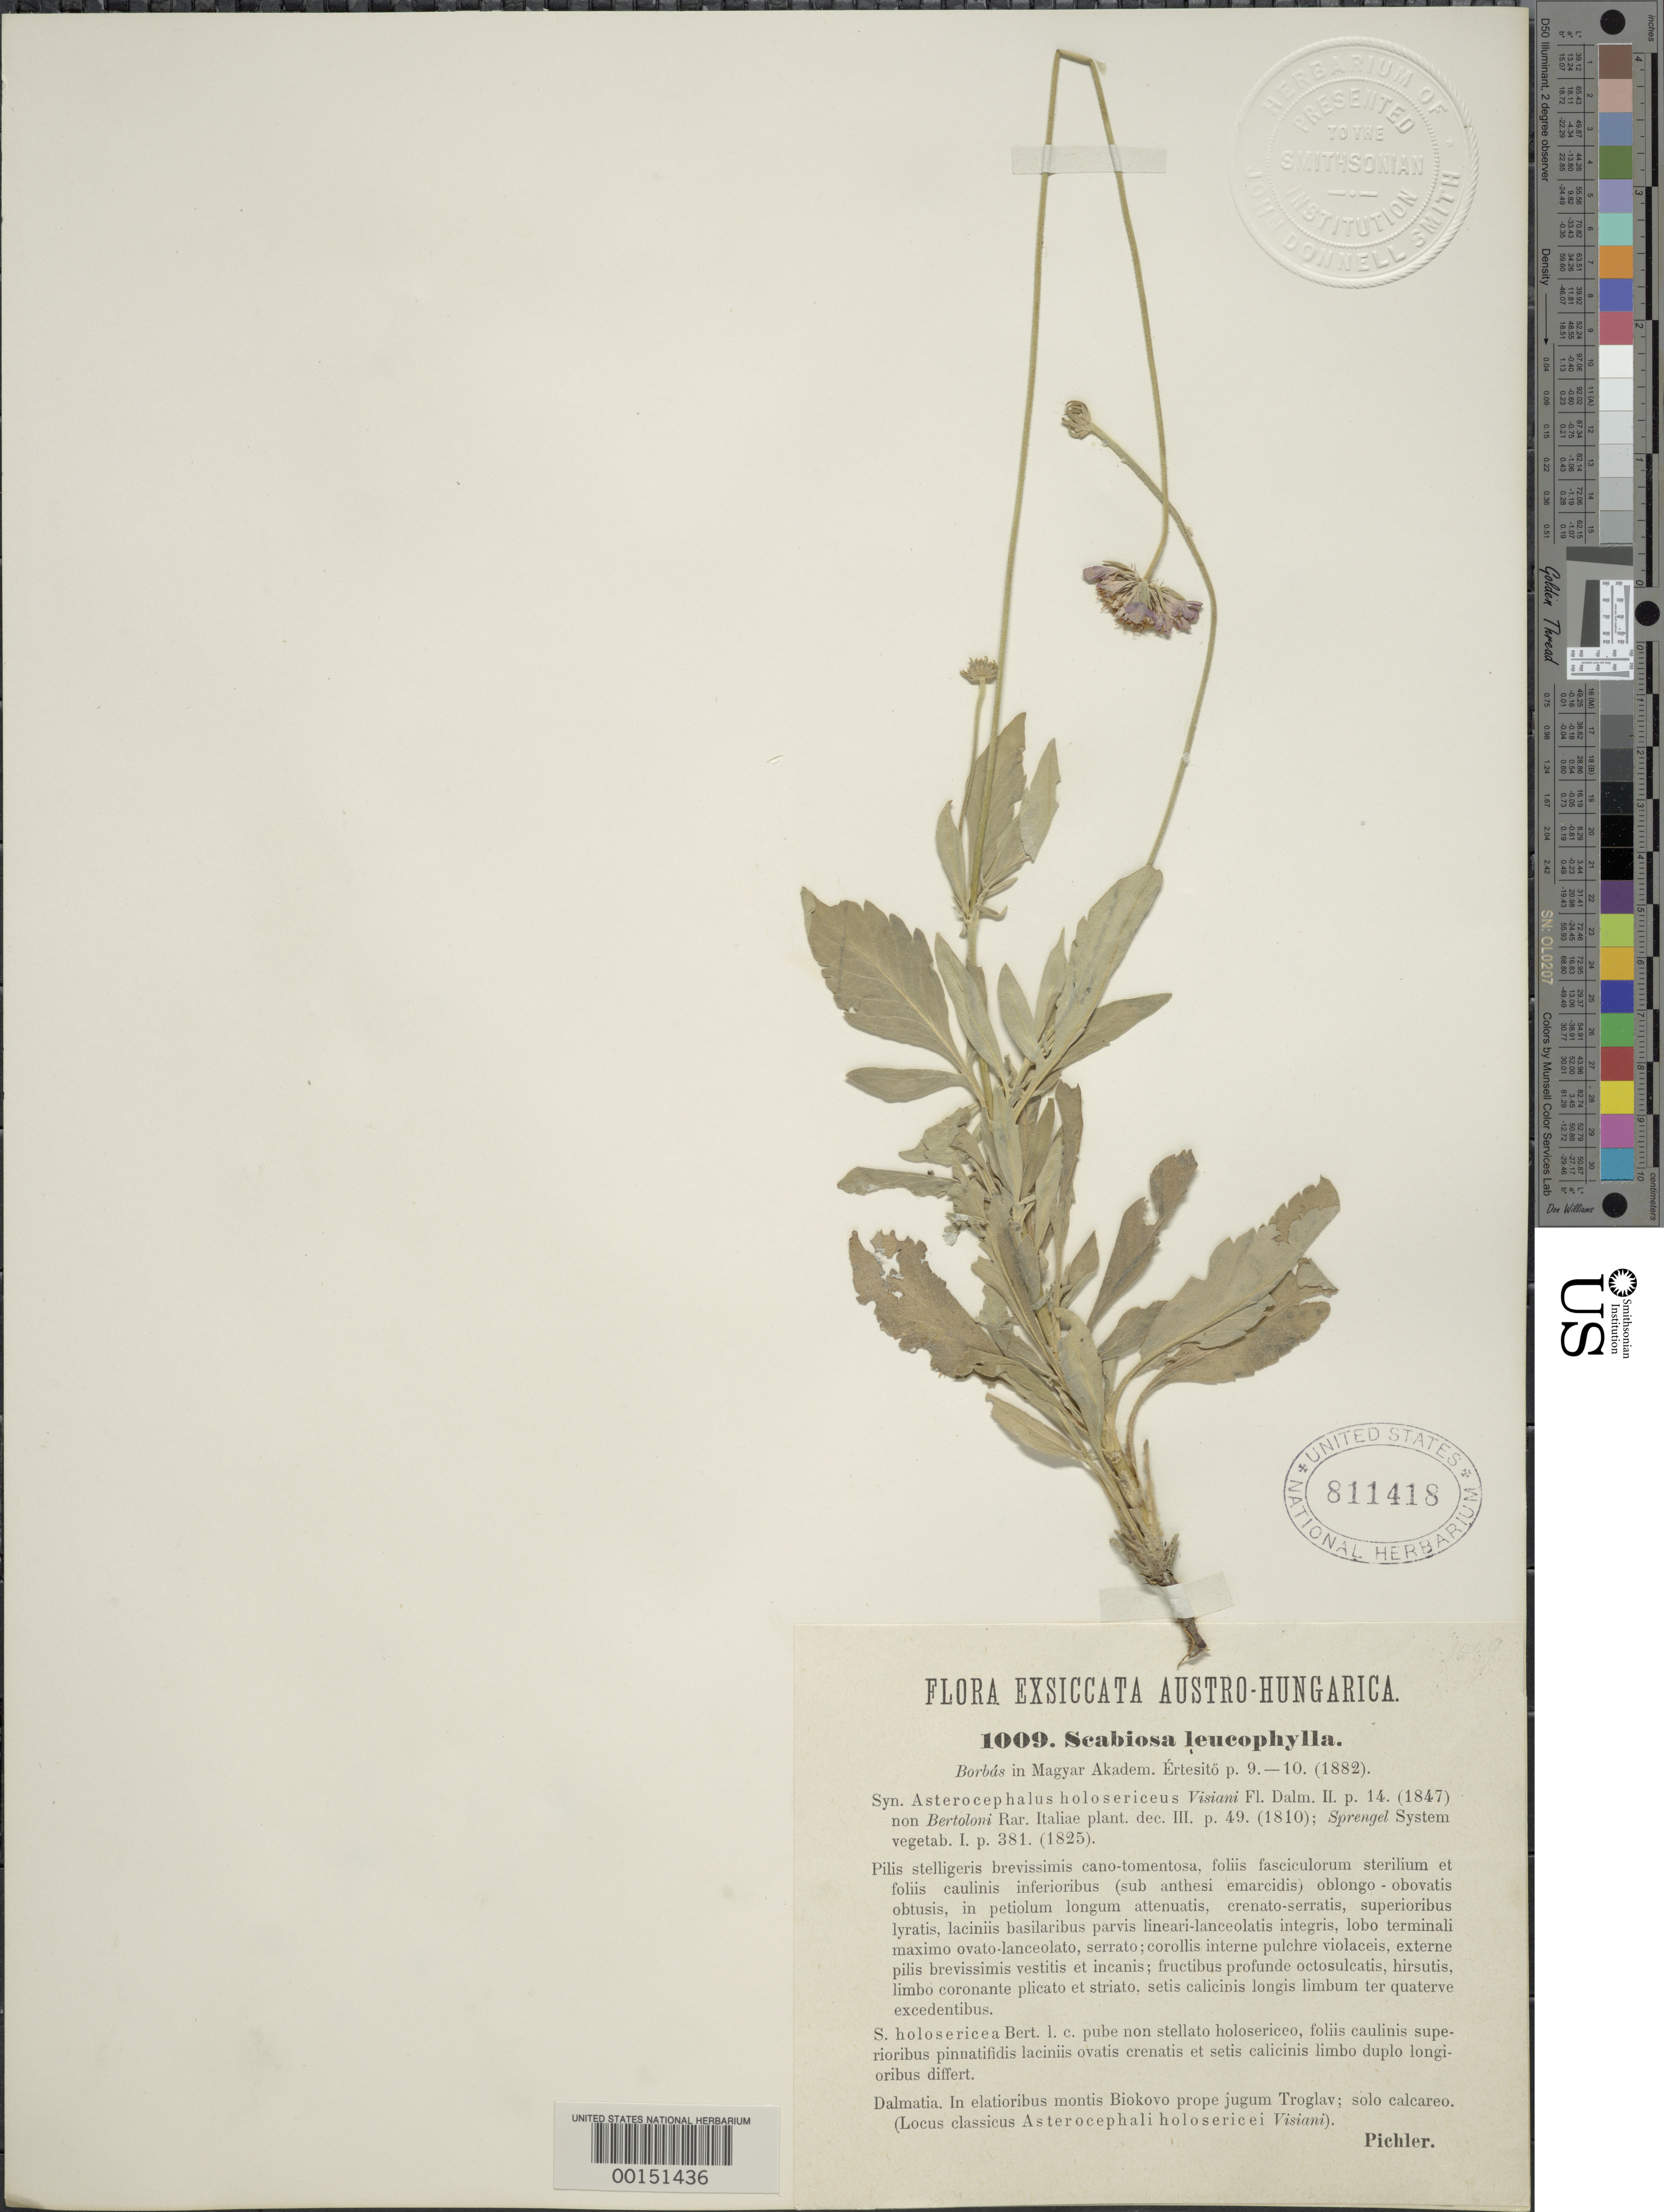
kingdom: Plantae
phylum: Tracheophyta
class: Magnoliopsida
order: Dipsacales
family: Caprifoliaceae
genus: Scabiosa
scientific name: Scabiosa leucophylla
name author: Borbás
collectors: T. Pichler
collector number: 1009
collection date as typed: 1882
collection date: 1882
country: Hungary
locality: Dalmatia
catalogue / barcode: US 811418